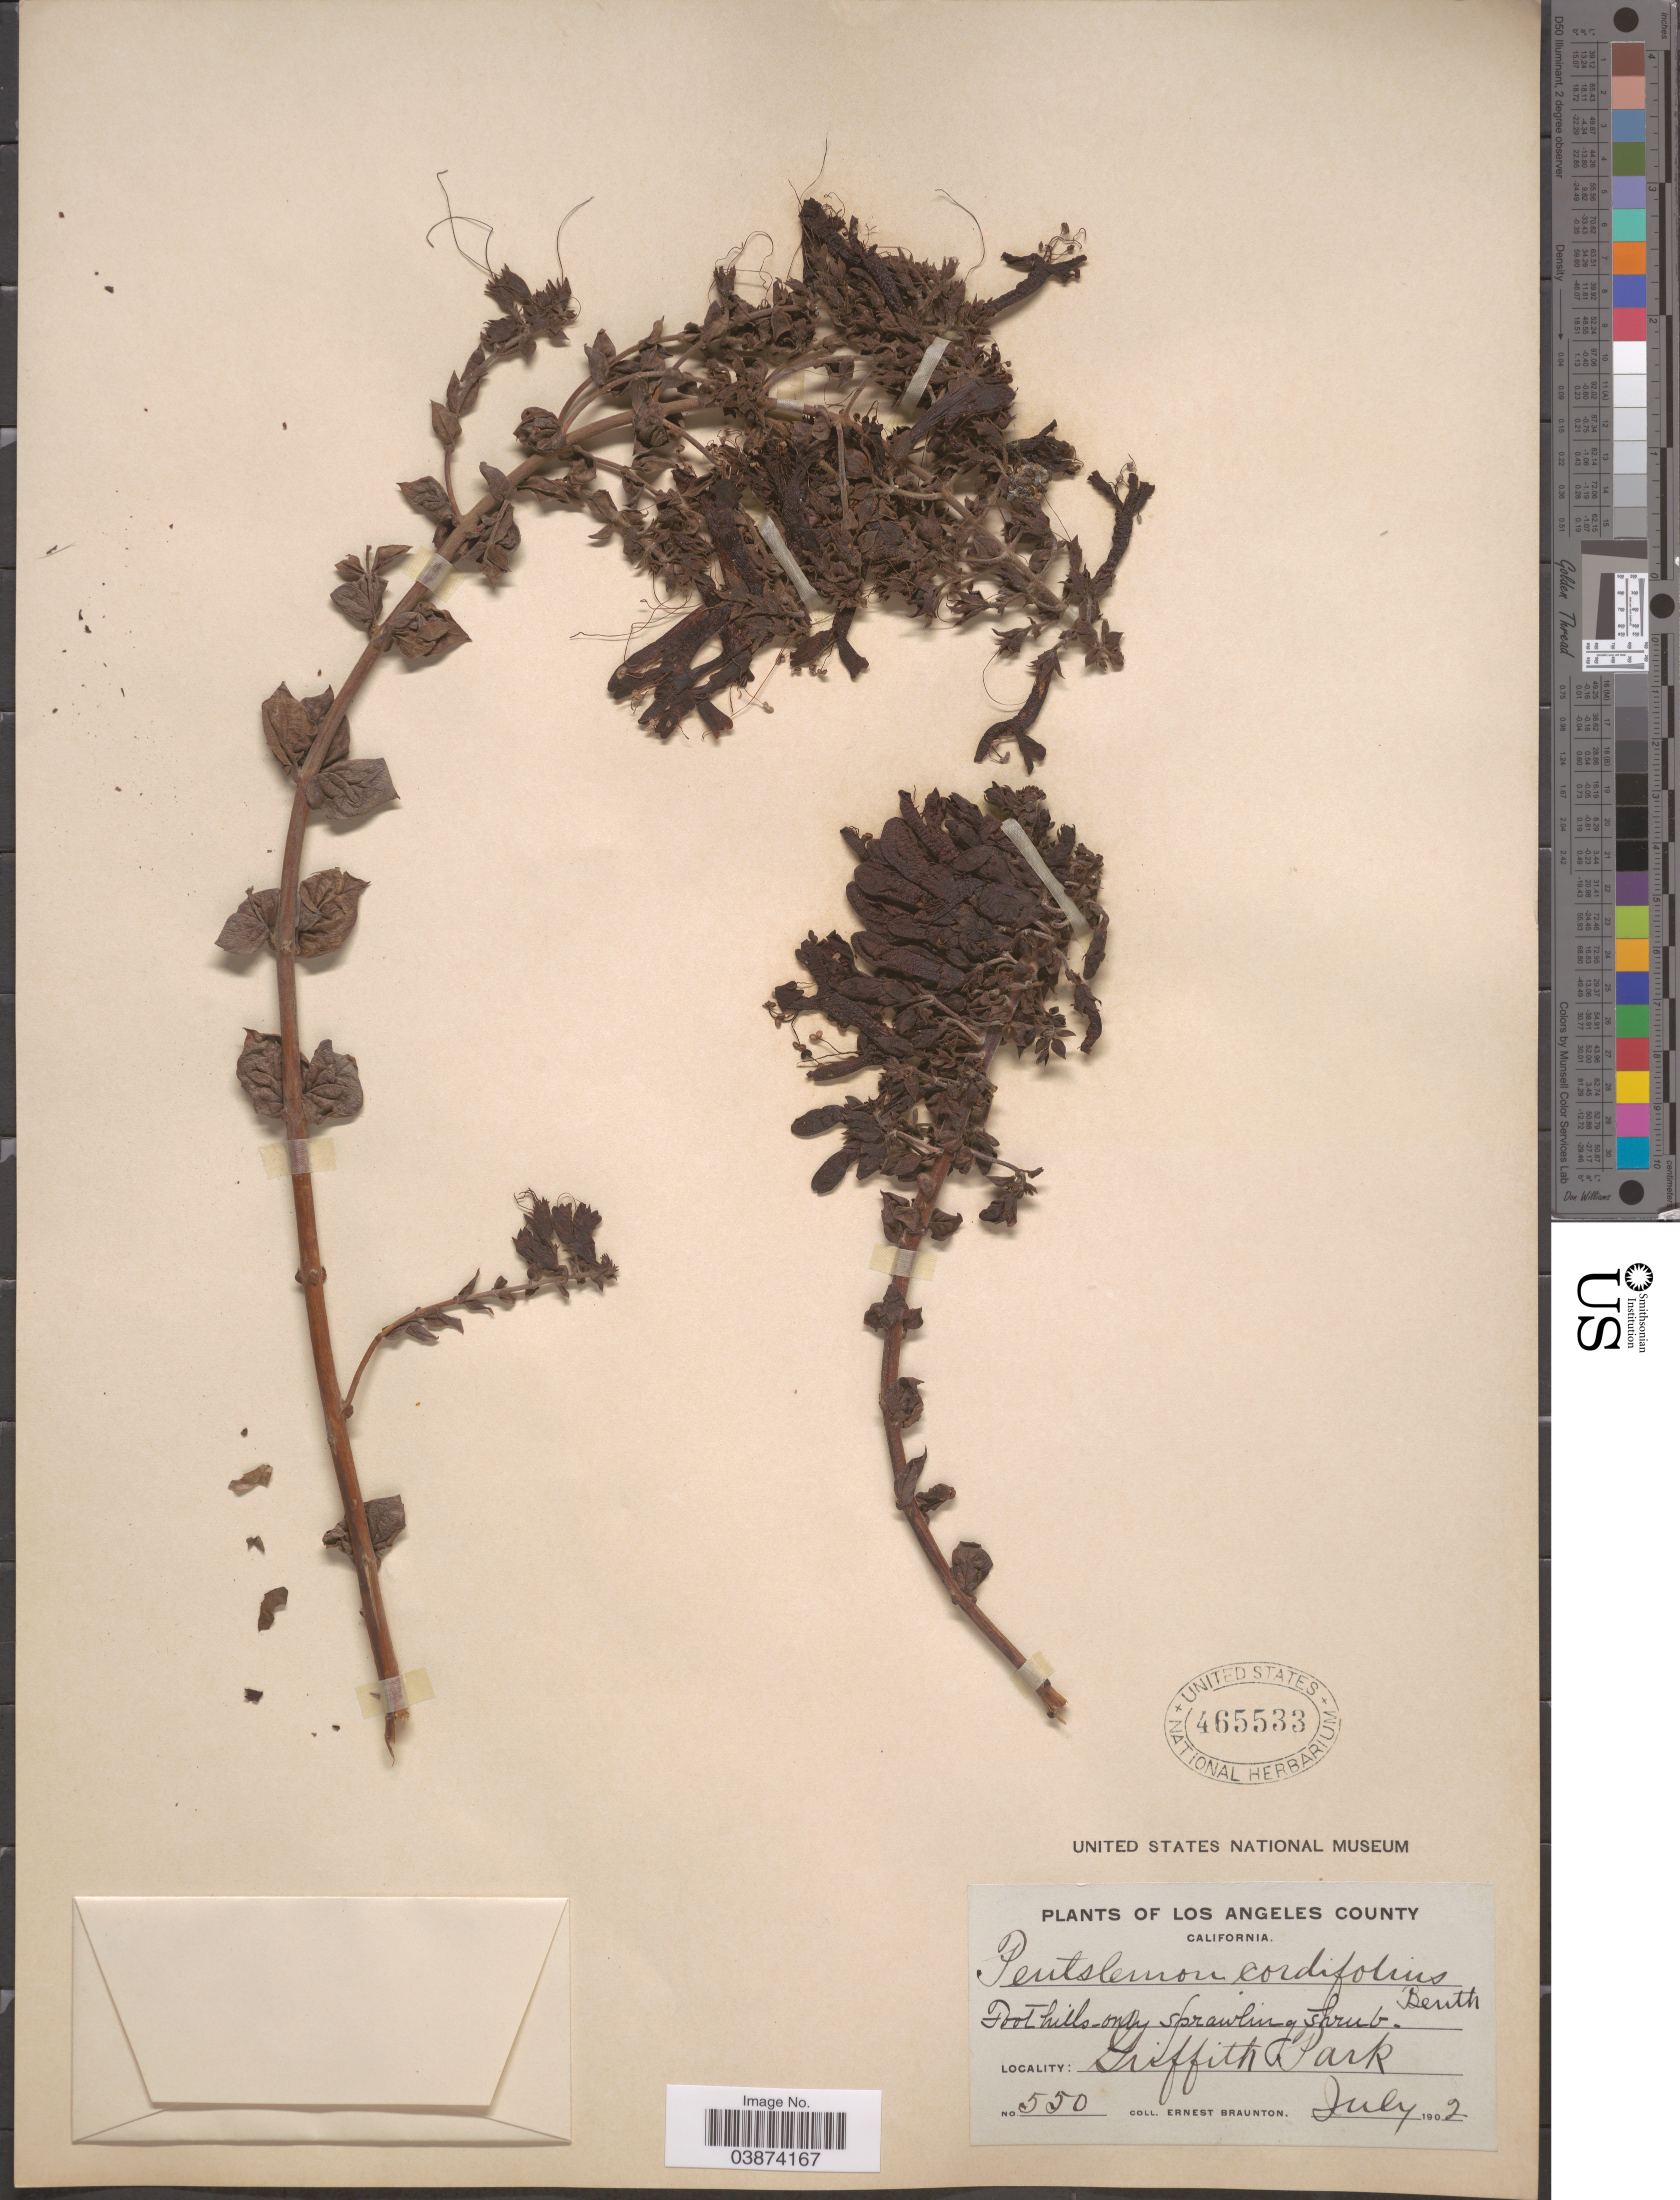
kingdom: Plantae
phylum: Tracheophyta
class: Magnoliopsida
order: Lamiales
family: Plantaginaceae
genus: Penstemon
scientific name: Penstemon cordifolius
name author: Benth.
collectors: E. Braunton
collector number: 550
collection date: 1902-07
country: United States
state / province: California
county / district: Los Angeles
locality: Los Angeles County. Griffith Park.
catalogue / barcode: US 465533